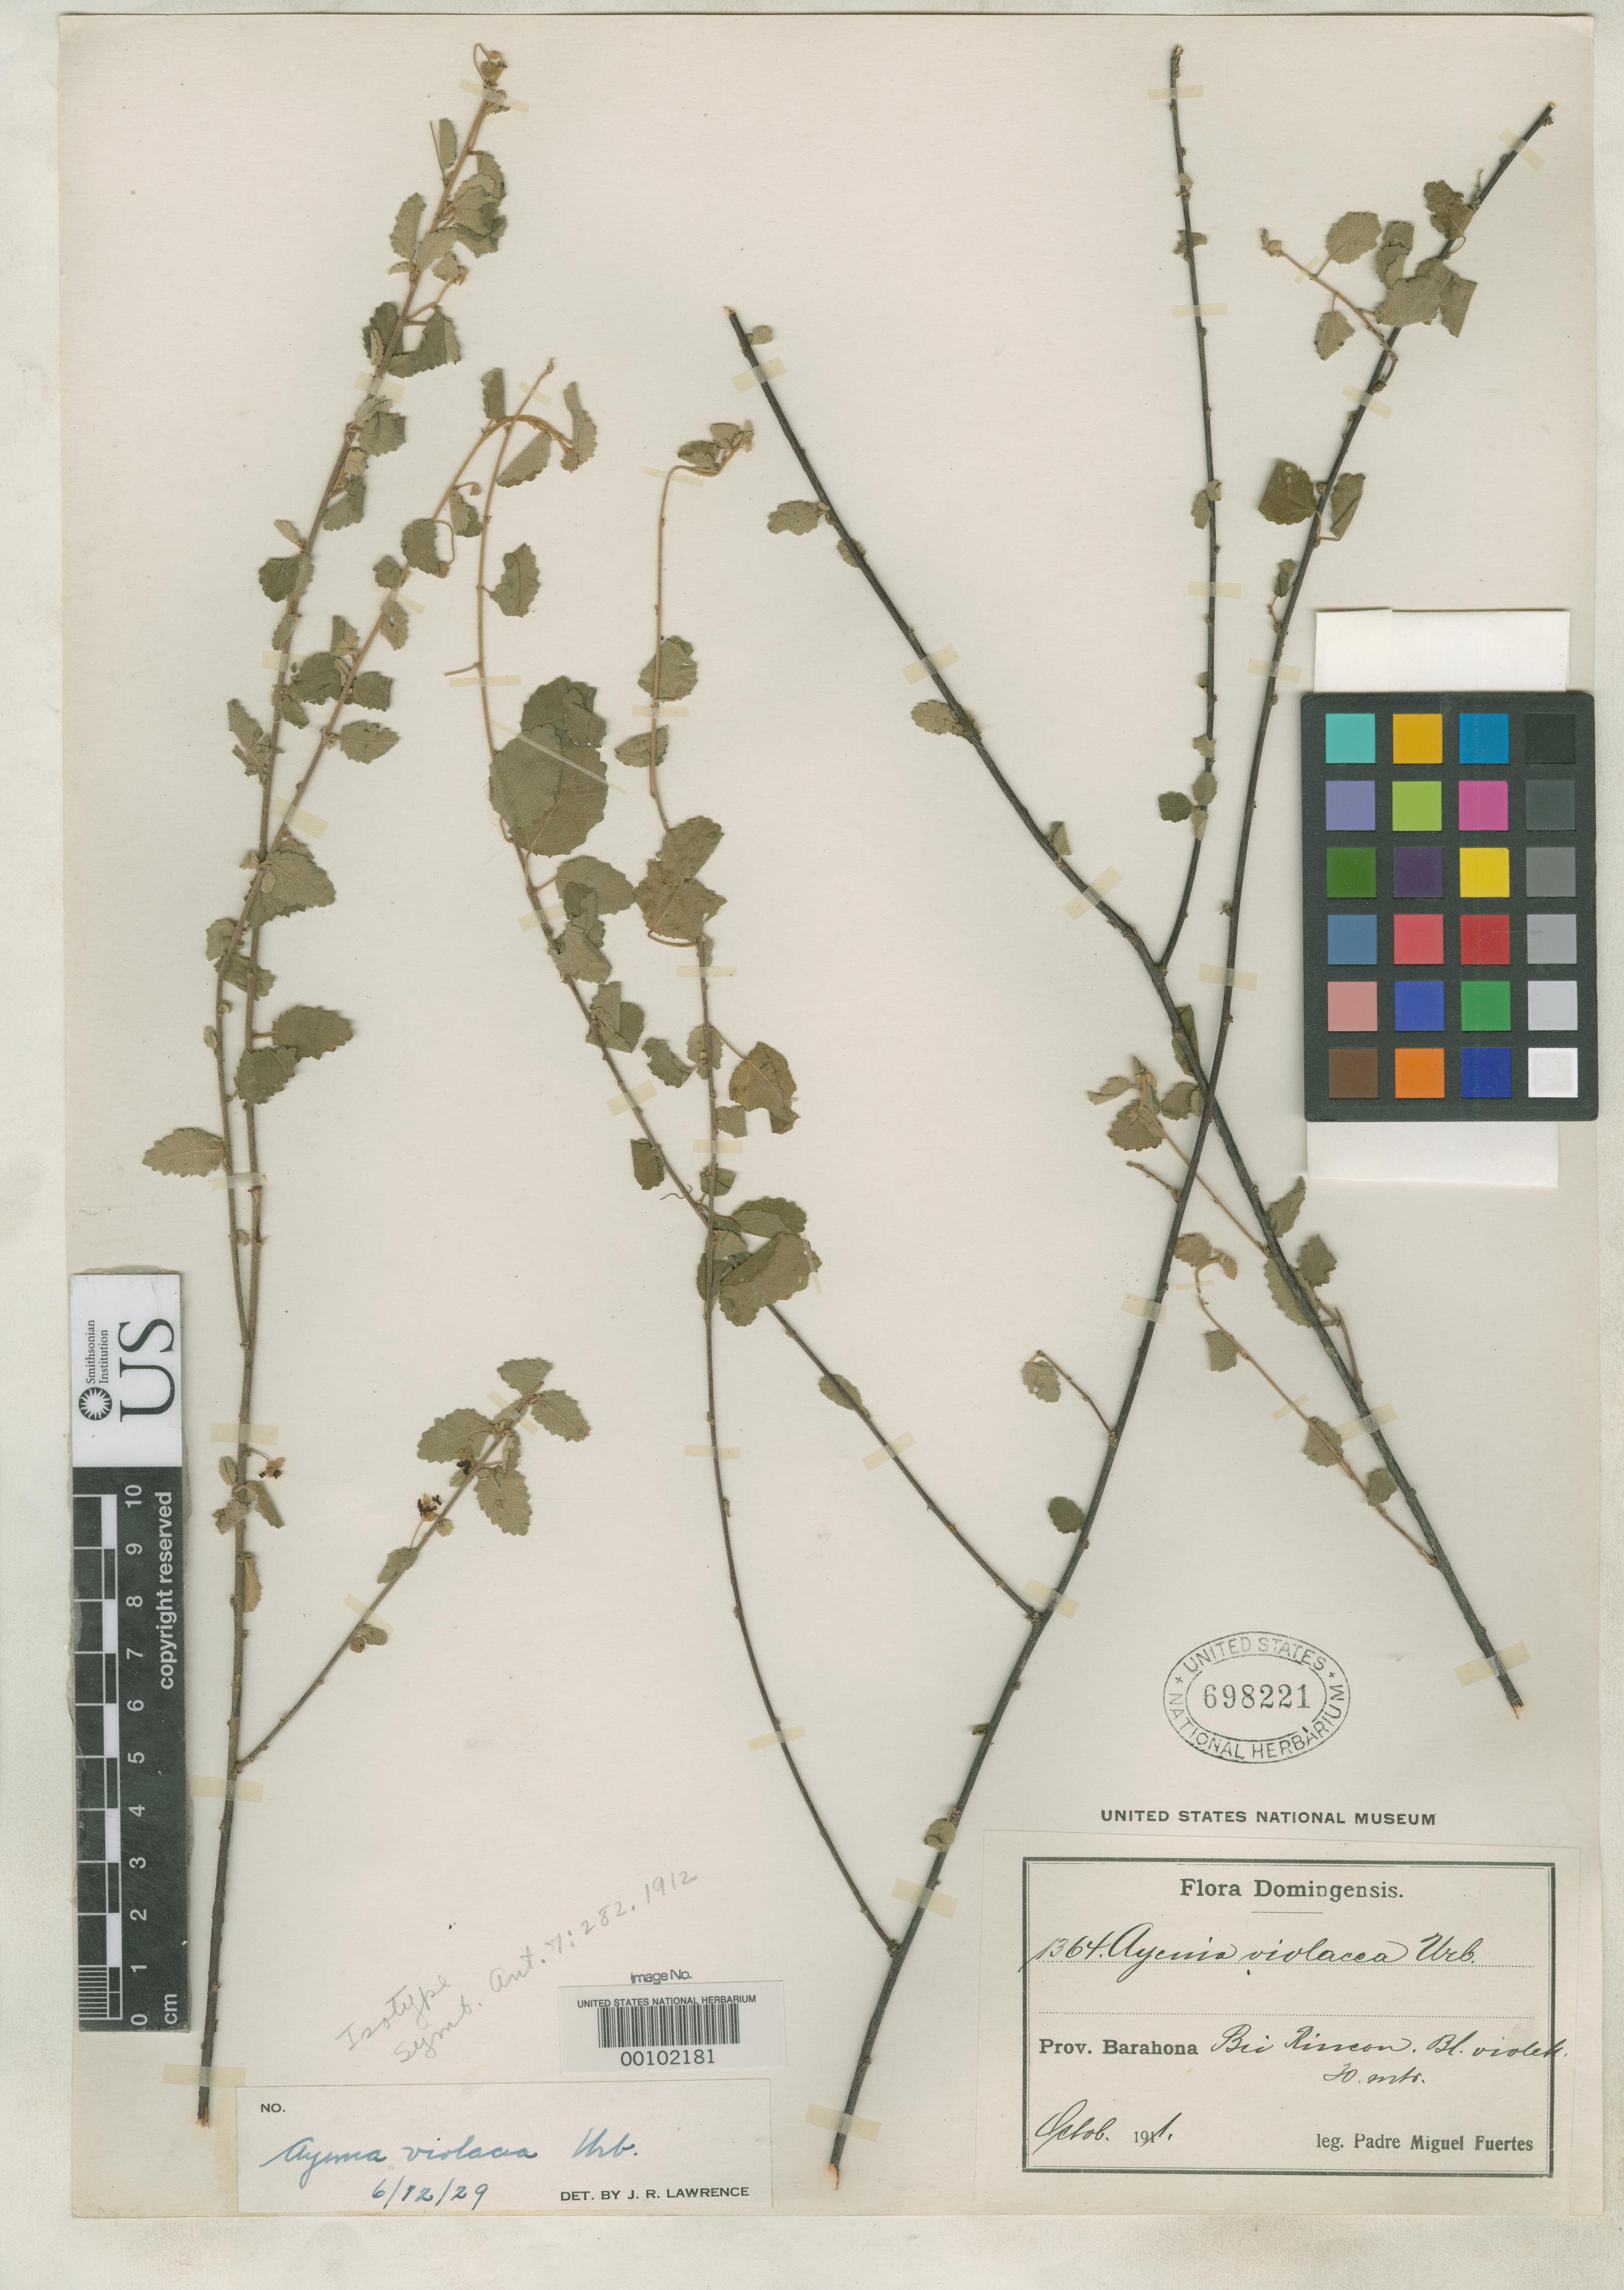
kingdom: Plantae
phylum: Tracheophyta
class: Magnoliopsida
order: Malvales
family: Malvaceae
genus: Ayenia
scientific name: Ayenia violacea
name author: Urb.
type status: Isotype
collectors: M. D. Fuertes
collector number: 1364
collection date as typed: Oct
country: Dominican Republic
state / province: Barahona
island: Hispaniola Island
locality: Rincon.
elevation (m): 30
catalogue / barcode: US 698221